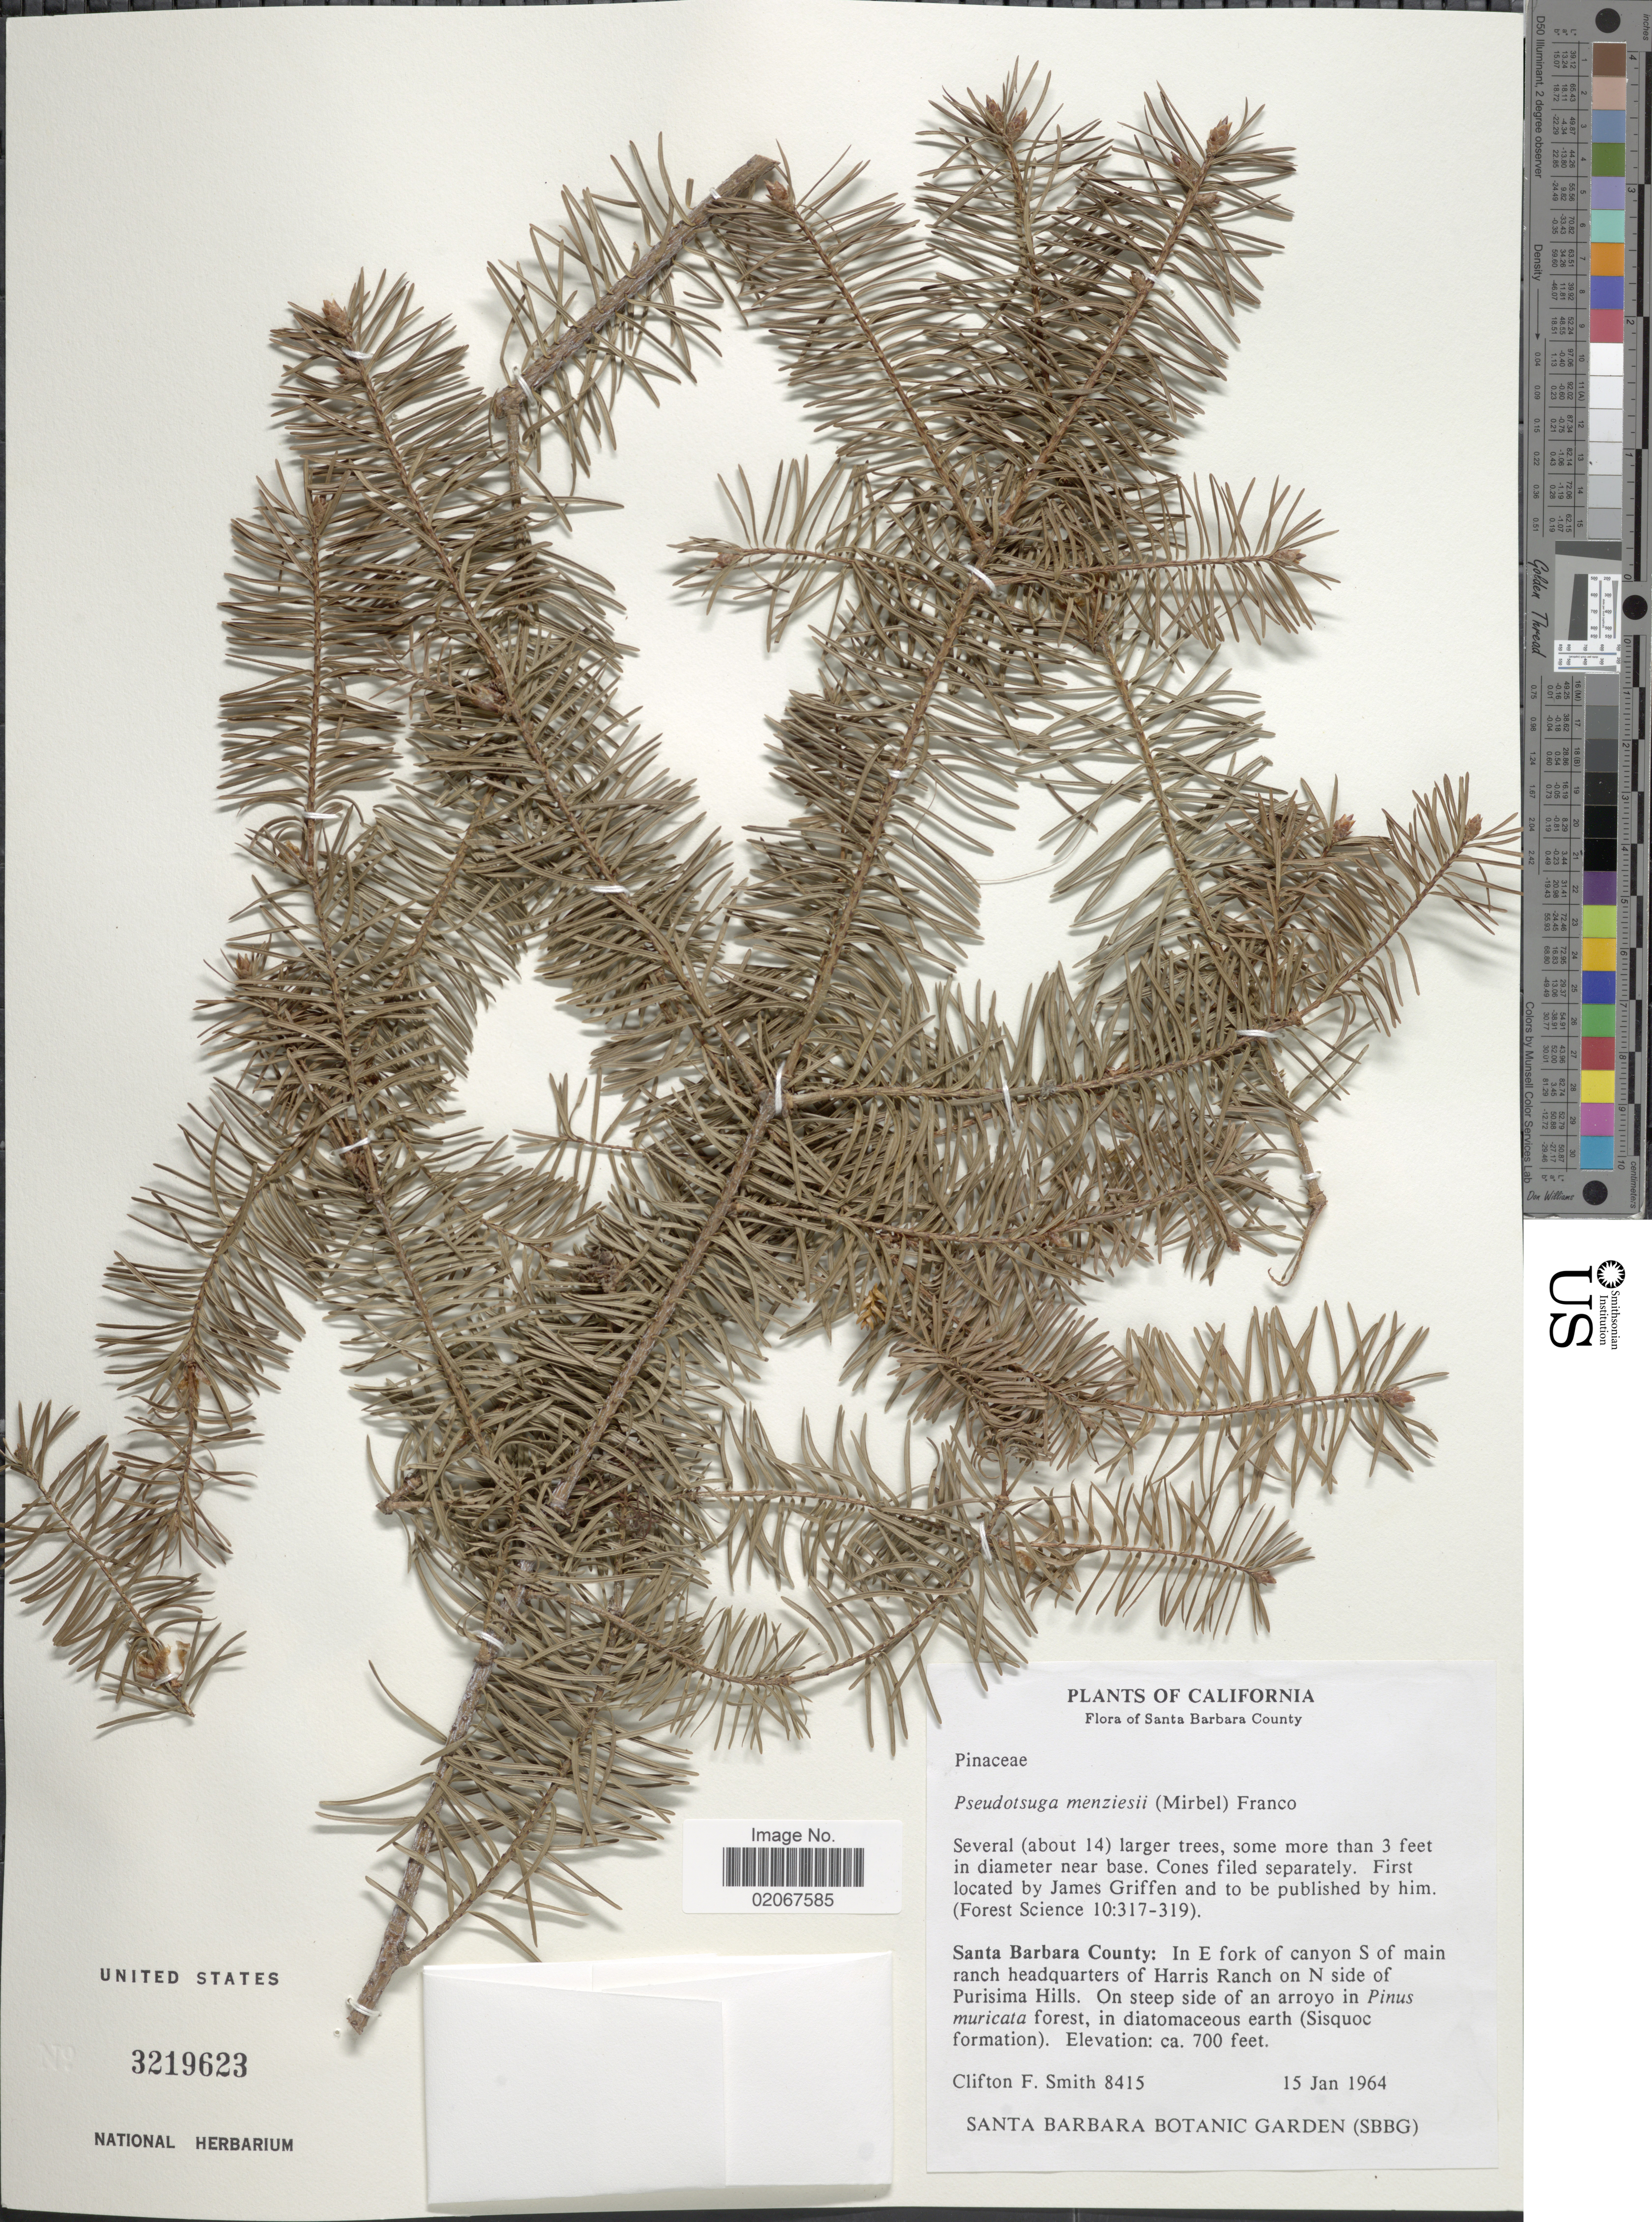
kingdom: Plantae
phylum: Tracheophyta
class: Pinopsida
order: Pinales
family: Pinaceae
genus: Pseudotsuga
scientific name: Pseudotsuga menziesii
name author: (Mirb.) Franco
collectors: C. F. Smith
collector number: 8415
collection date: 1964-01-15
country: United States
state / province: California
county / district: Santa Barbara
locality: California, Santa Barbara County. In e fork of canyon s of main ranch headquarters of Harris Ranch on N side of Purisima Hills.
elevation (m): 213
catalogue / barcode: US 3219623